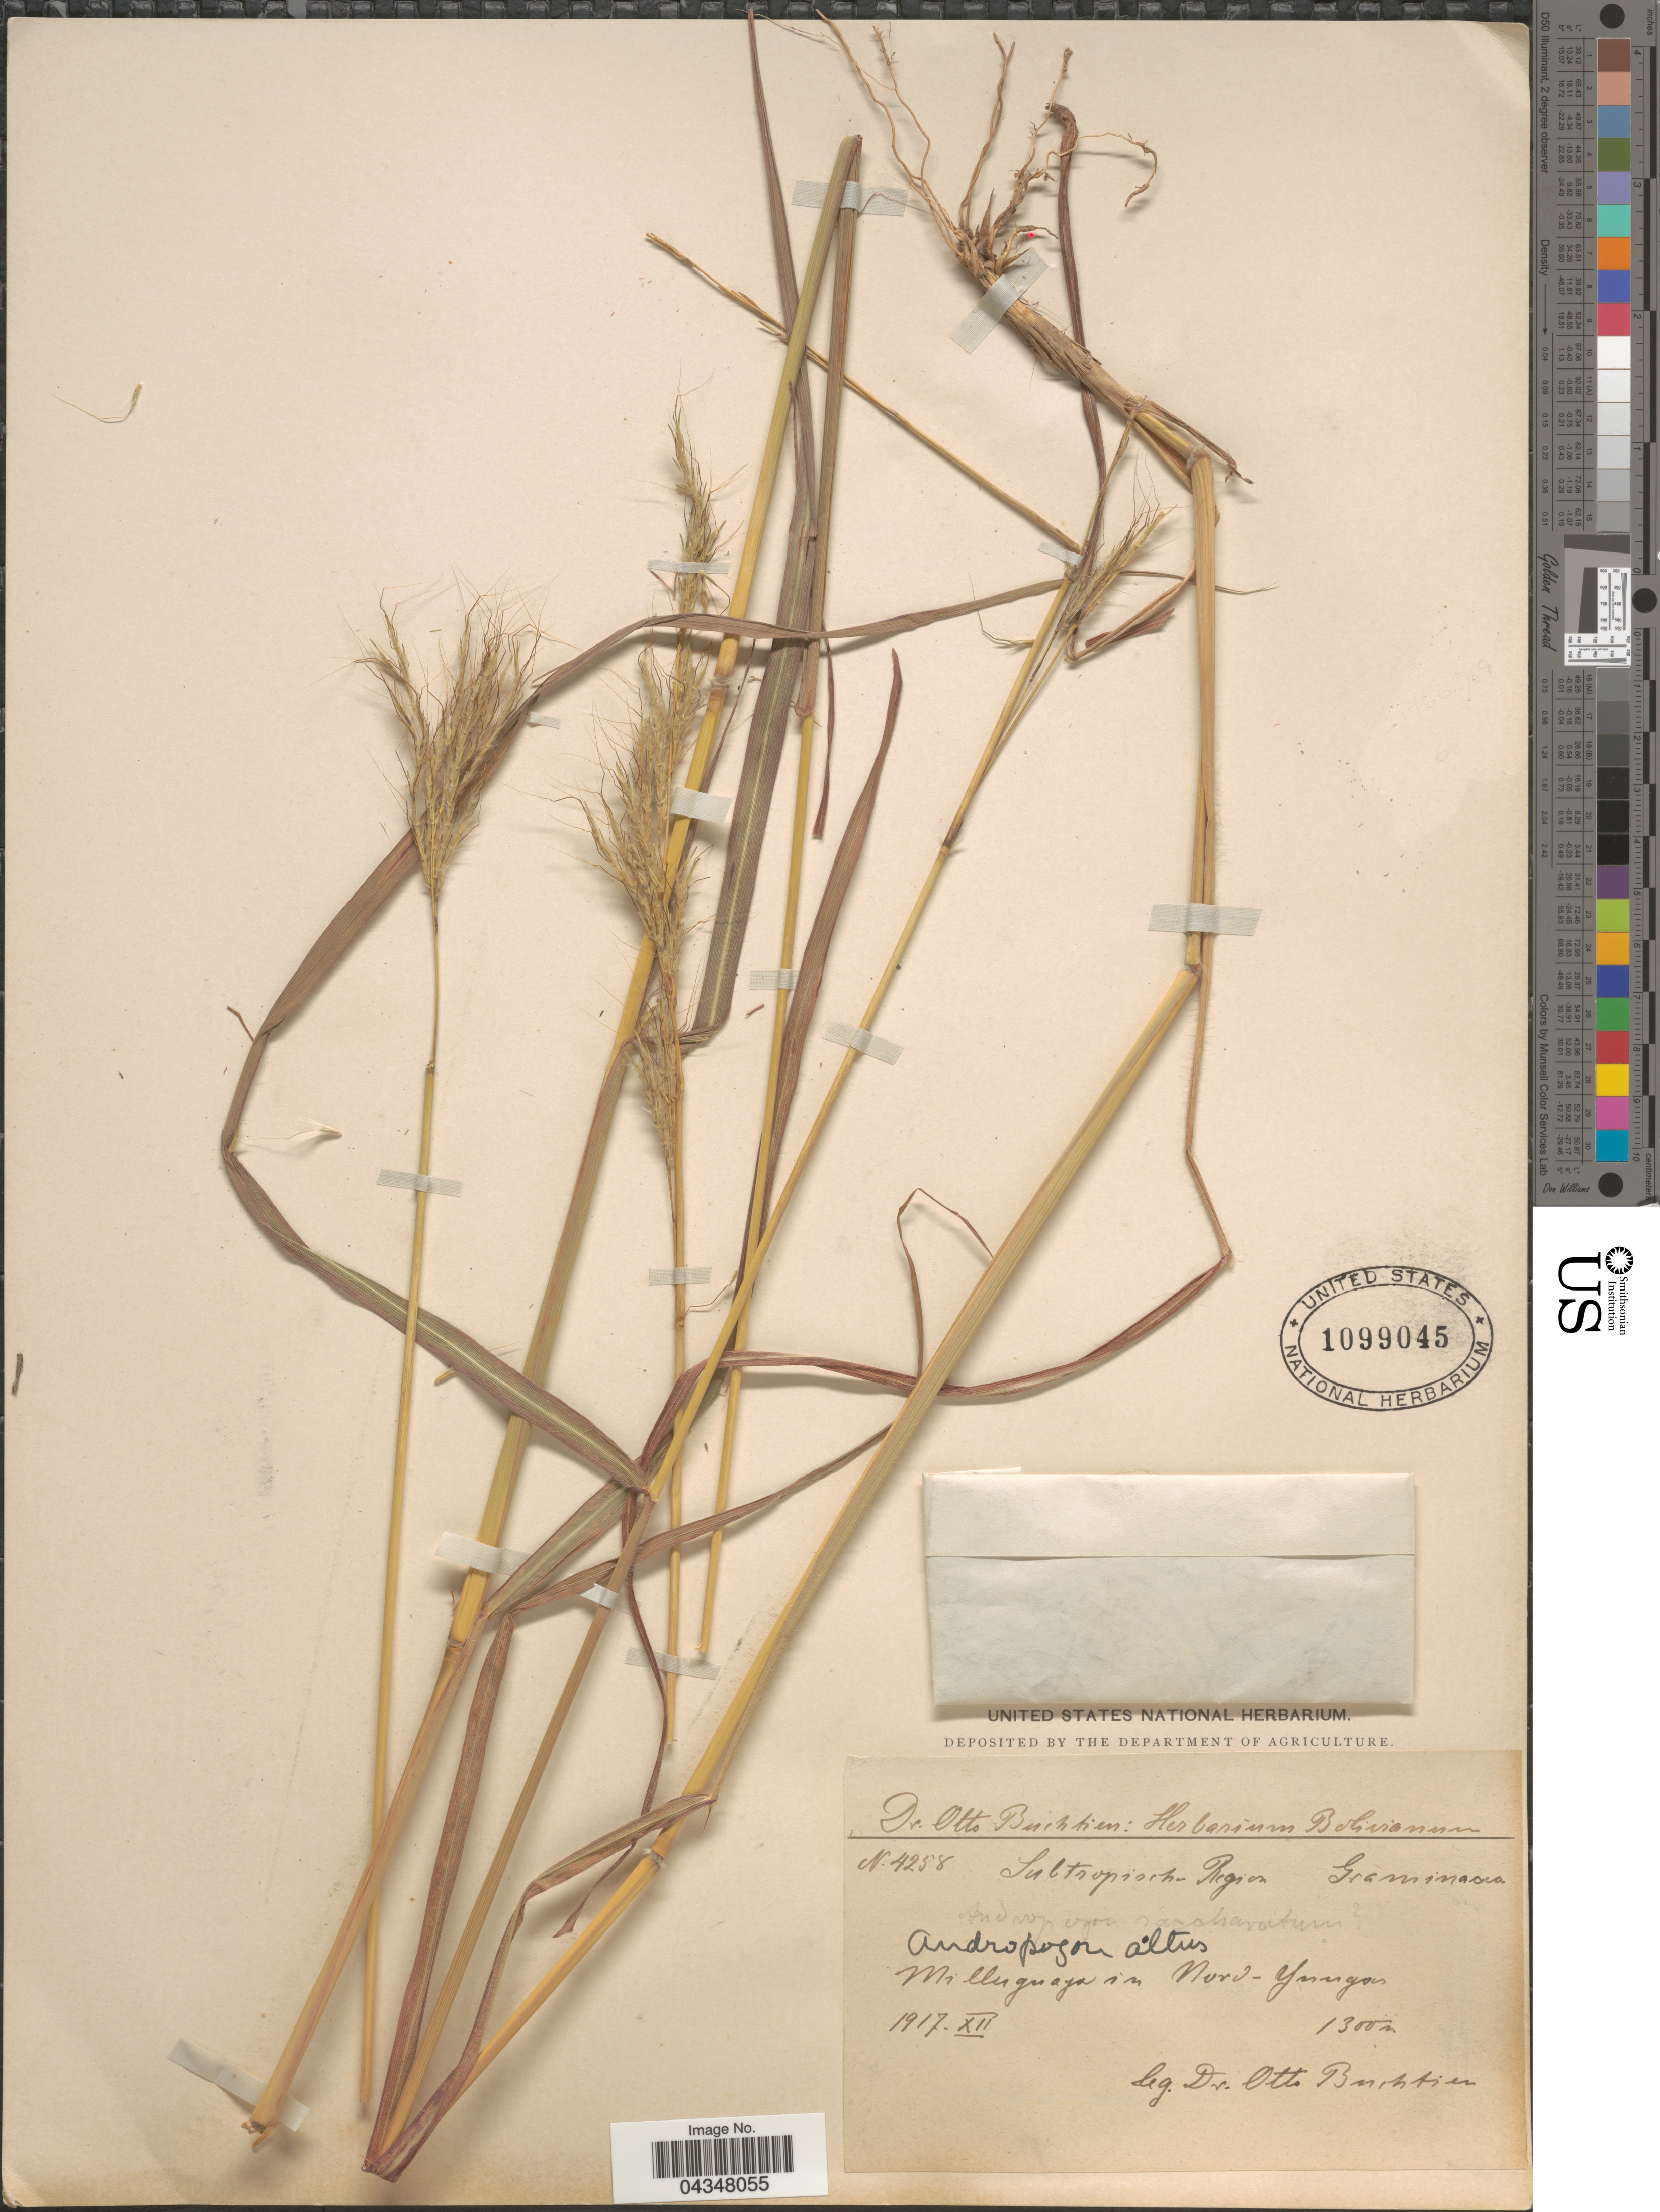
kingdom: Plantae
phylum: Tracheophyta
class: Liliopsida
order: Poales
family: Poaceae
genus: Bothriochloa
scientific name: Bothriochloa alta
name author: (Hitchc.) Henr.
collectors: O. Buchtien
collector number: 4258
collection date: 1917-12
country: Bolivia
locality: Subtropische Regio. Milluguaya in Nord-Yungas.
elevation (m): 1300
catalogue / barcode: US 1099045